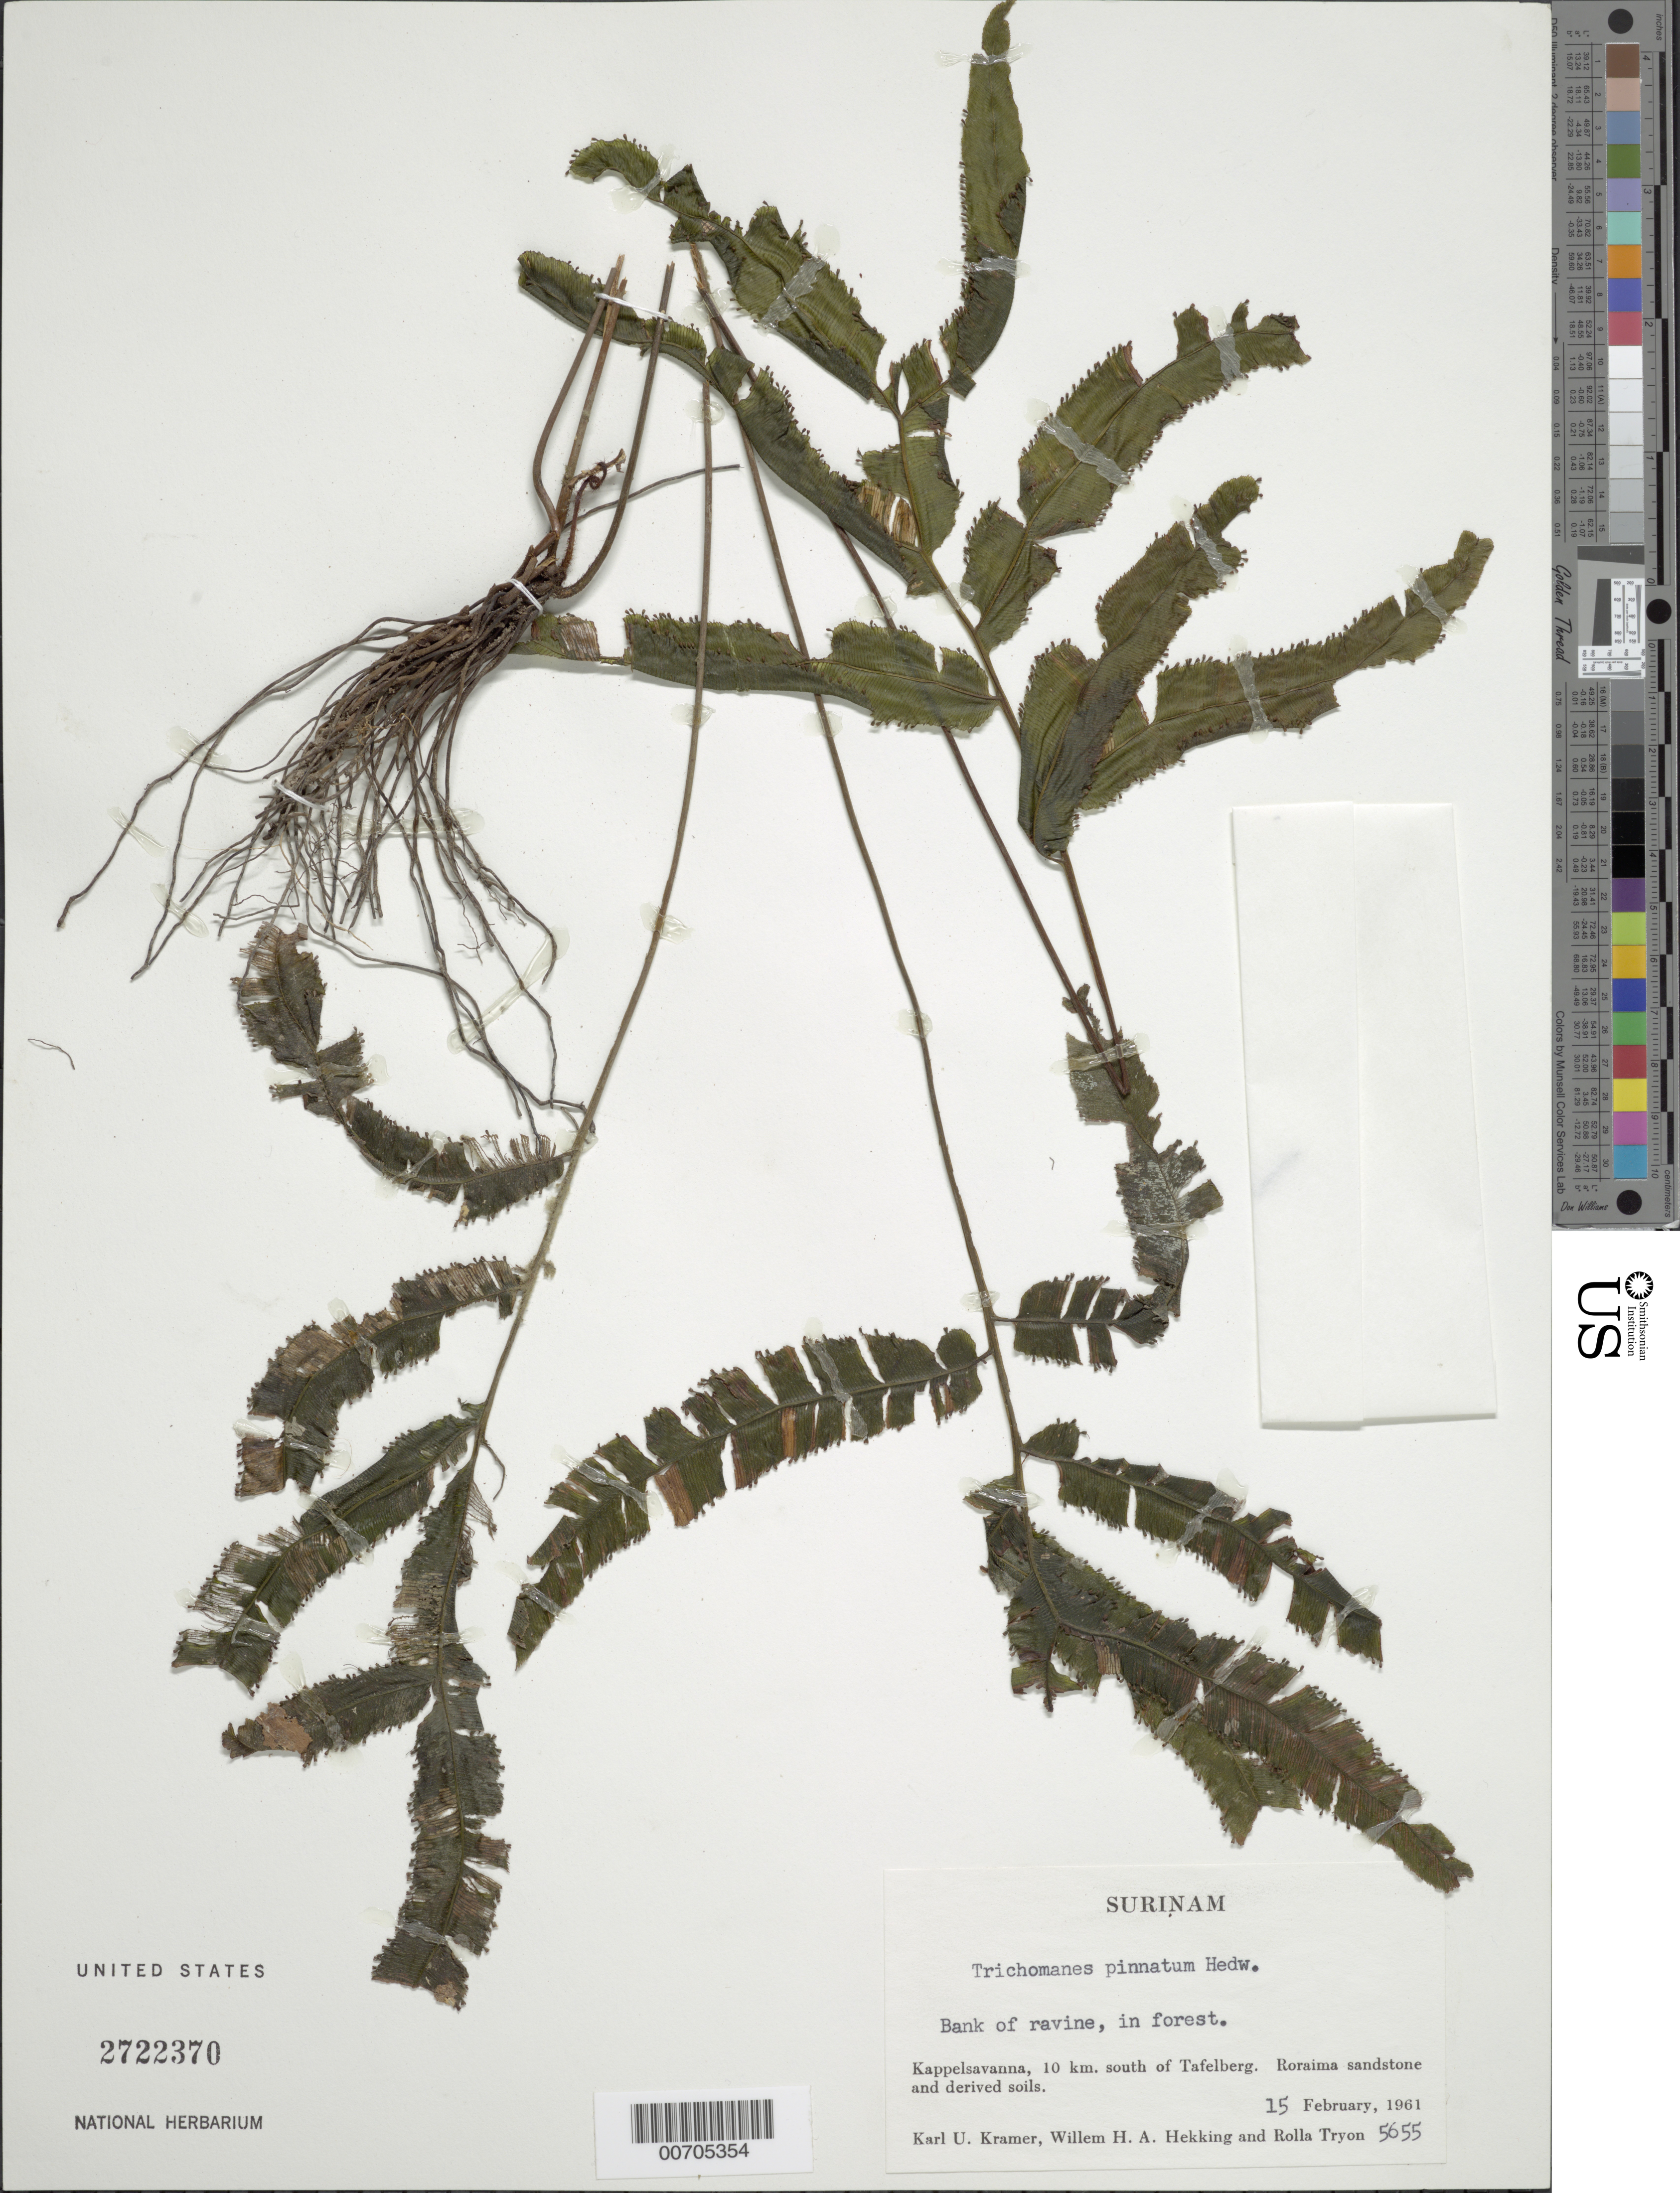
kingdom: Plantae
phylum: Tracheophyta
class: Polypodiopsida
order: Hymenophyllales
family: Hymenophyllaceae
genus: Trichomanes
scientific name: Trichomanes longifolium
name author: Desv.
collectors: K. U. Kramer, W. H. A. Hekking & R. M. Tryon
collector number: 5655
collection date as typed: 15-Feb-61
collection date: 1961-02-15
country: Suriname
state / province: Saramacca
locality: Kappelsavanna, 10 km S of Tafelberg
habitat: Roraima sandstone and derived soils; bank of ravine in forest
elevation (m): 300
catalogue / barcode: US 2722370